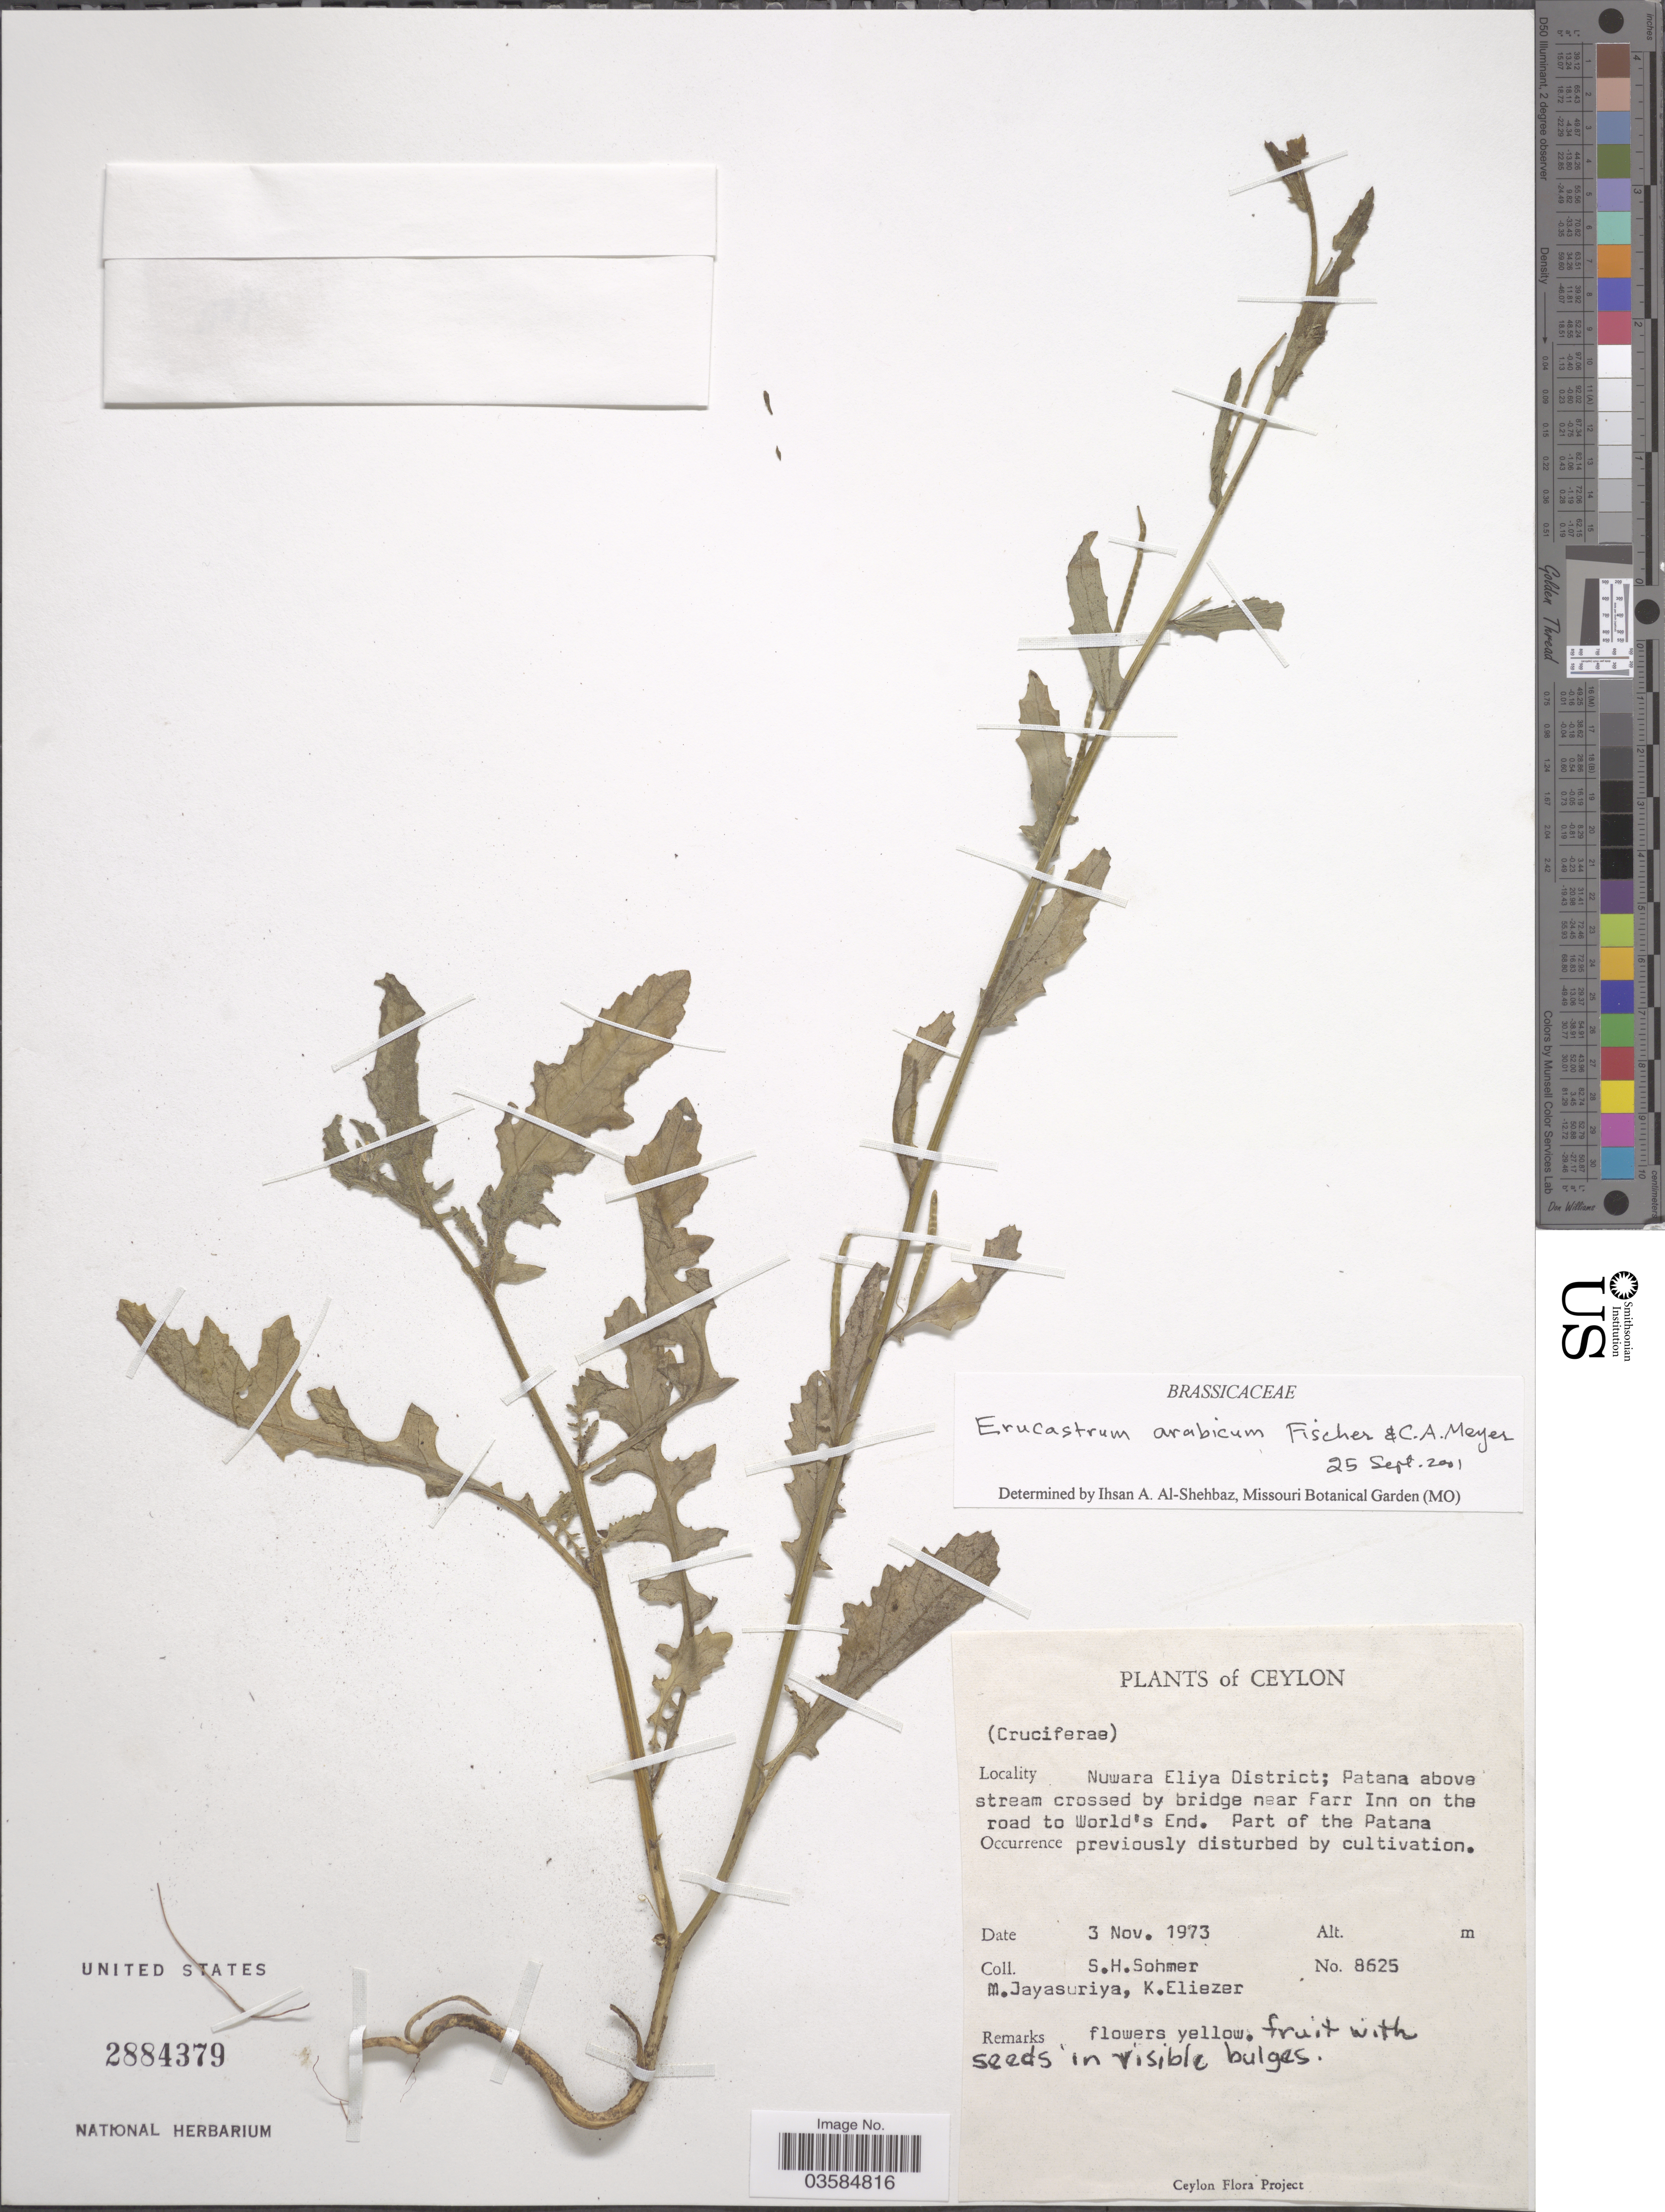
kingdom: Plantae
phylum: Tracheophyta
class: Magnoliopsida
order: Brassicales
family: Brassicaceae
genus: Erucastrum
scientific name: Erucastrum arabicum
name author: Fisch. & C.A. Mey.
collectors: S. H. Sohmer, M. Jayasuriya & K. Eliezer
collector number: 8625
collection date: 1973-11-03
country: Sri Lanka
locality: Ceylon. Nuwara Eliya District; Patana above stream crossed by bridge near Farr Inn on the road to World's End. Part of the Patana.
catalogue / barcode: US 2884379